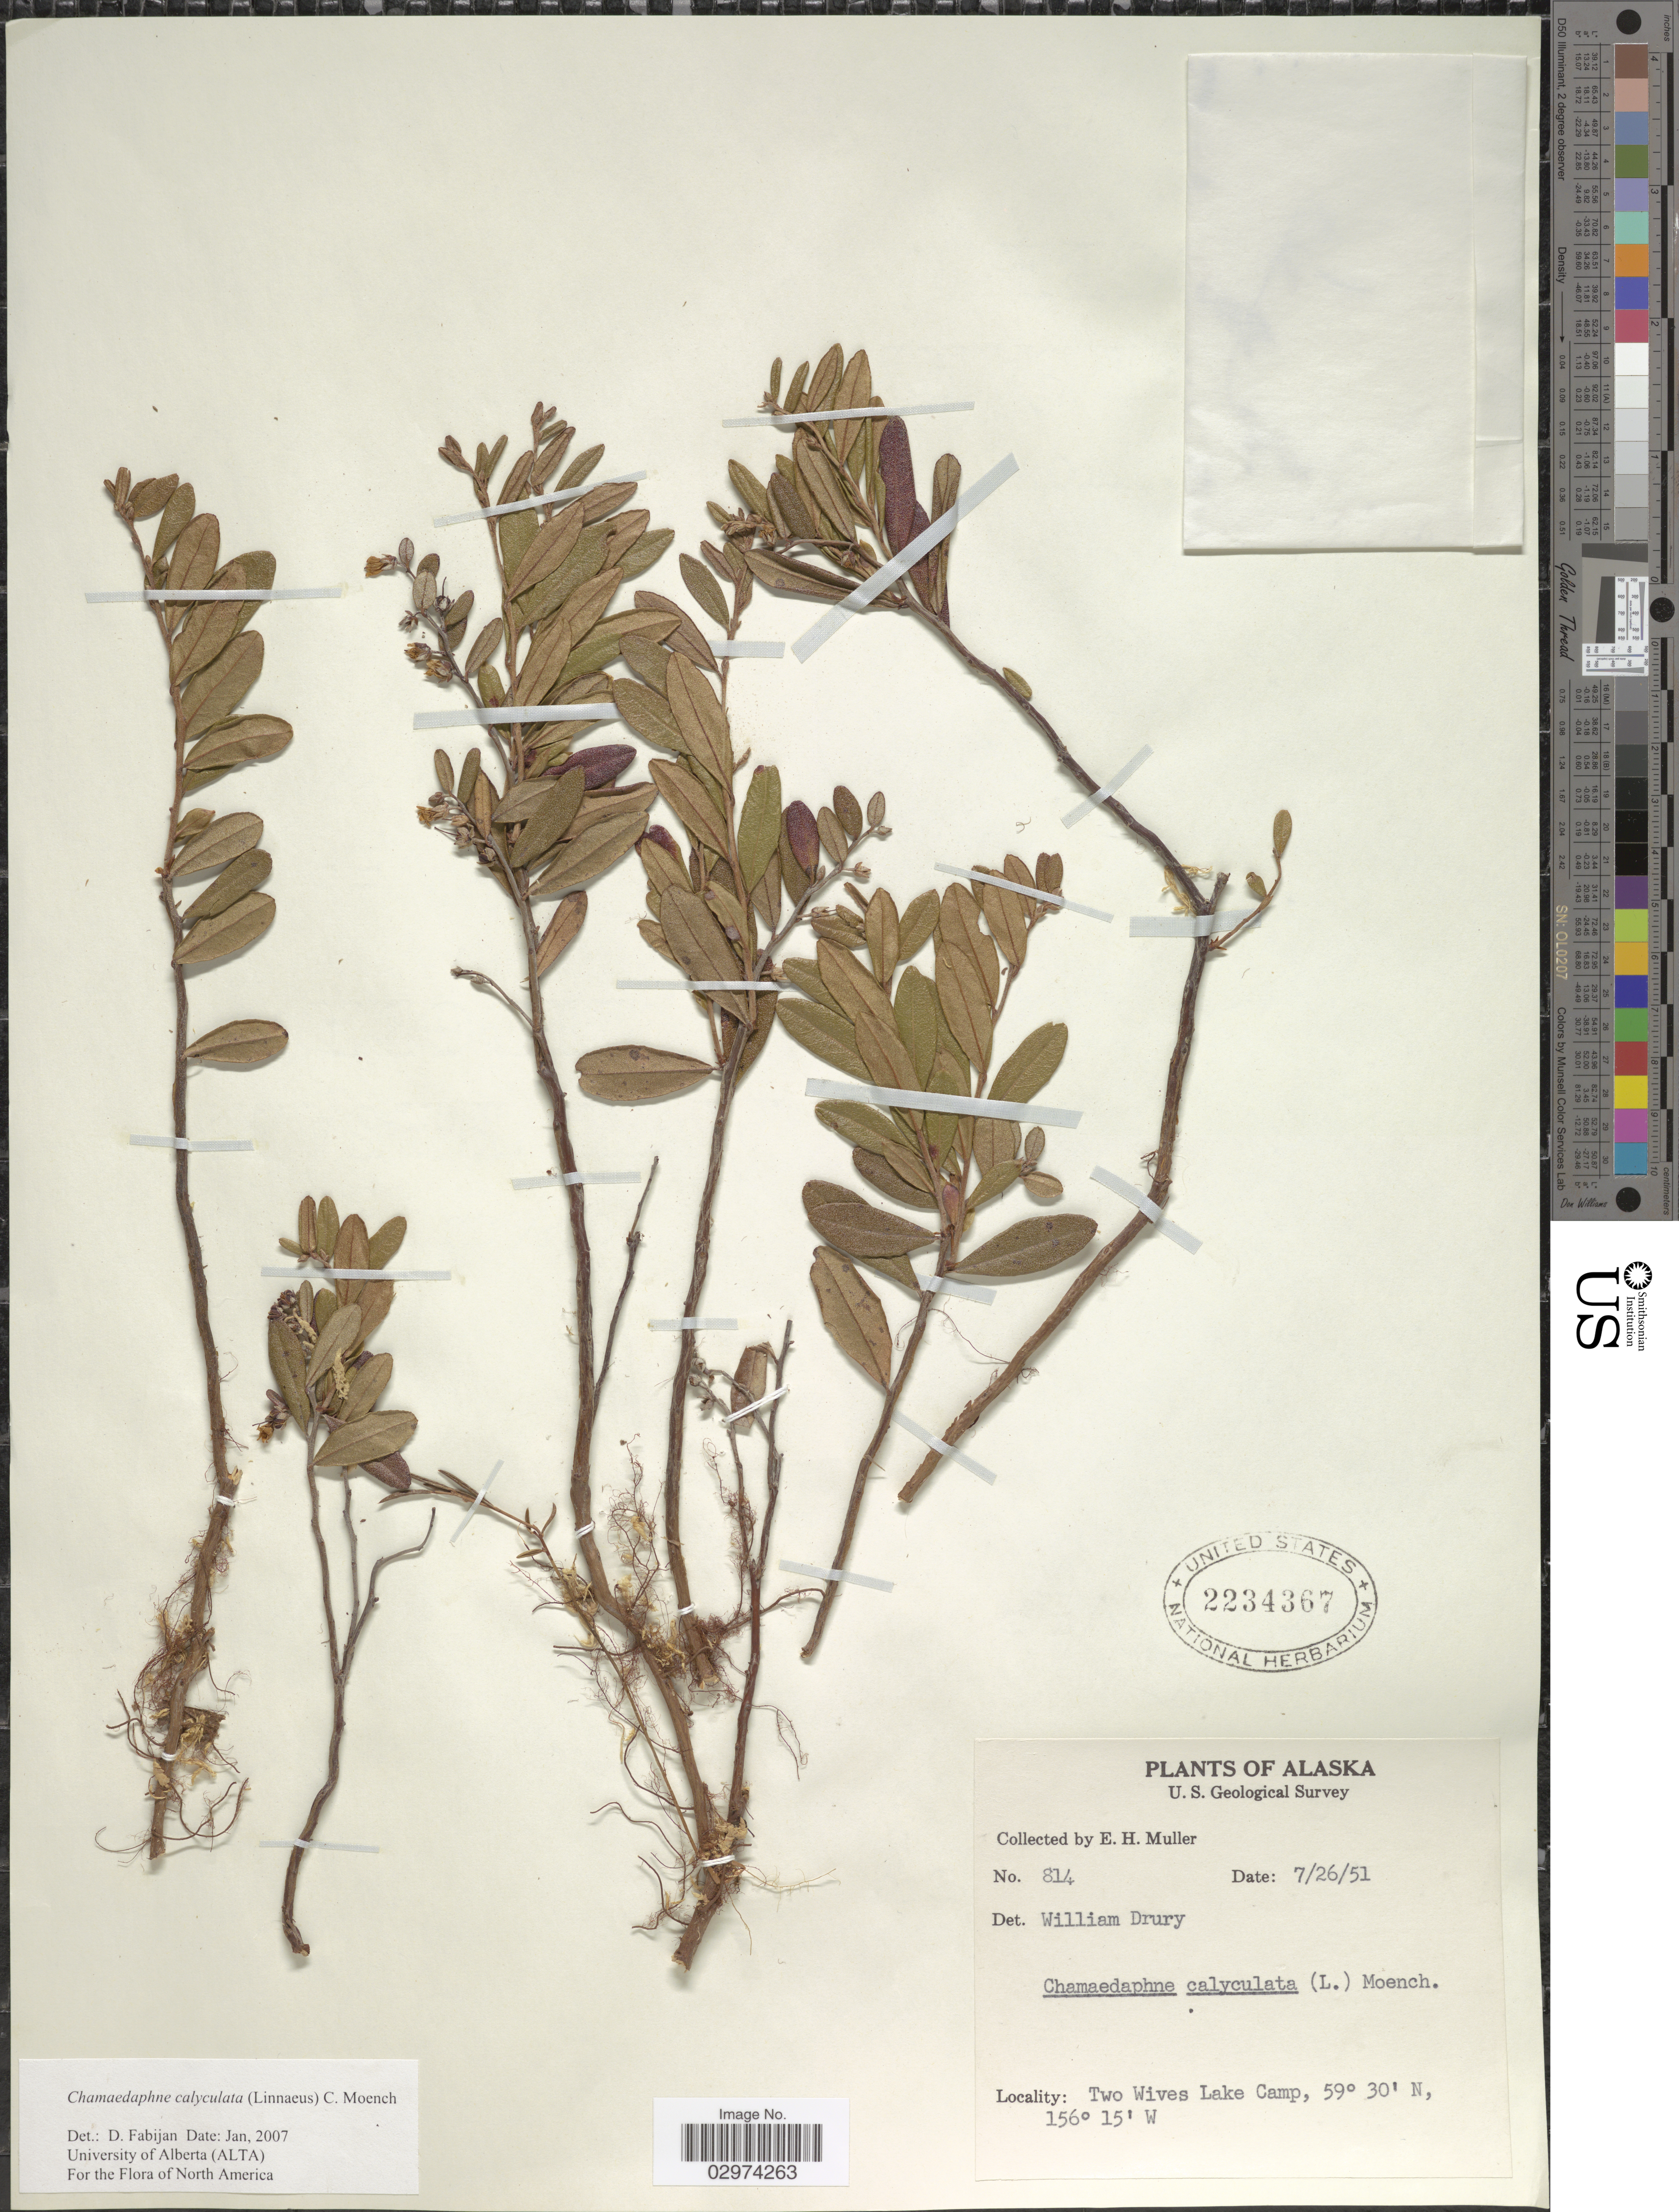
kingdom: Plantae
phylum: Tracheophyta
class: Magnoliopsida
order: Ericales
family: Ericaceae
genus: Chamaedaphne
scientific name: Chamaedaphne calyculata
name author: (L.) Moench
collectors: E. H. Muller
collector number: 814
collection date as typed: Transcribed d/m/y: 26/7/51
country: United States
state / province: Alaska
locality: Two Wives Lake Camp.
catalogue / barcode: US 2234367